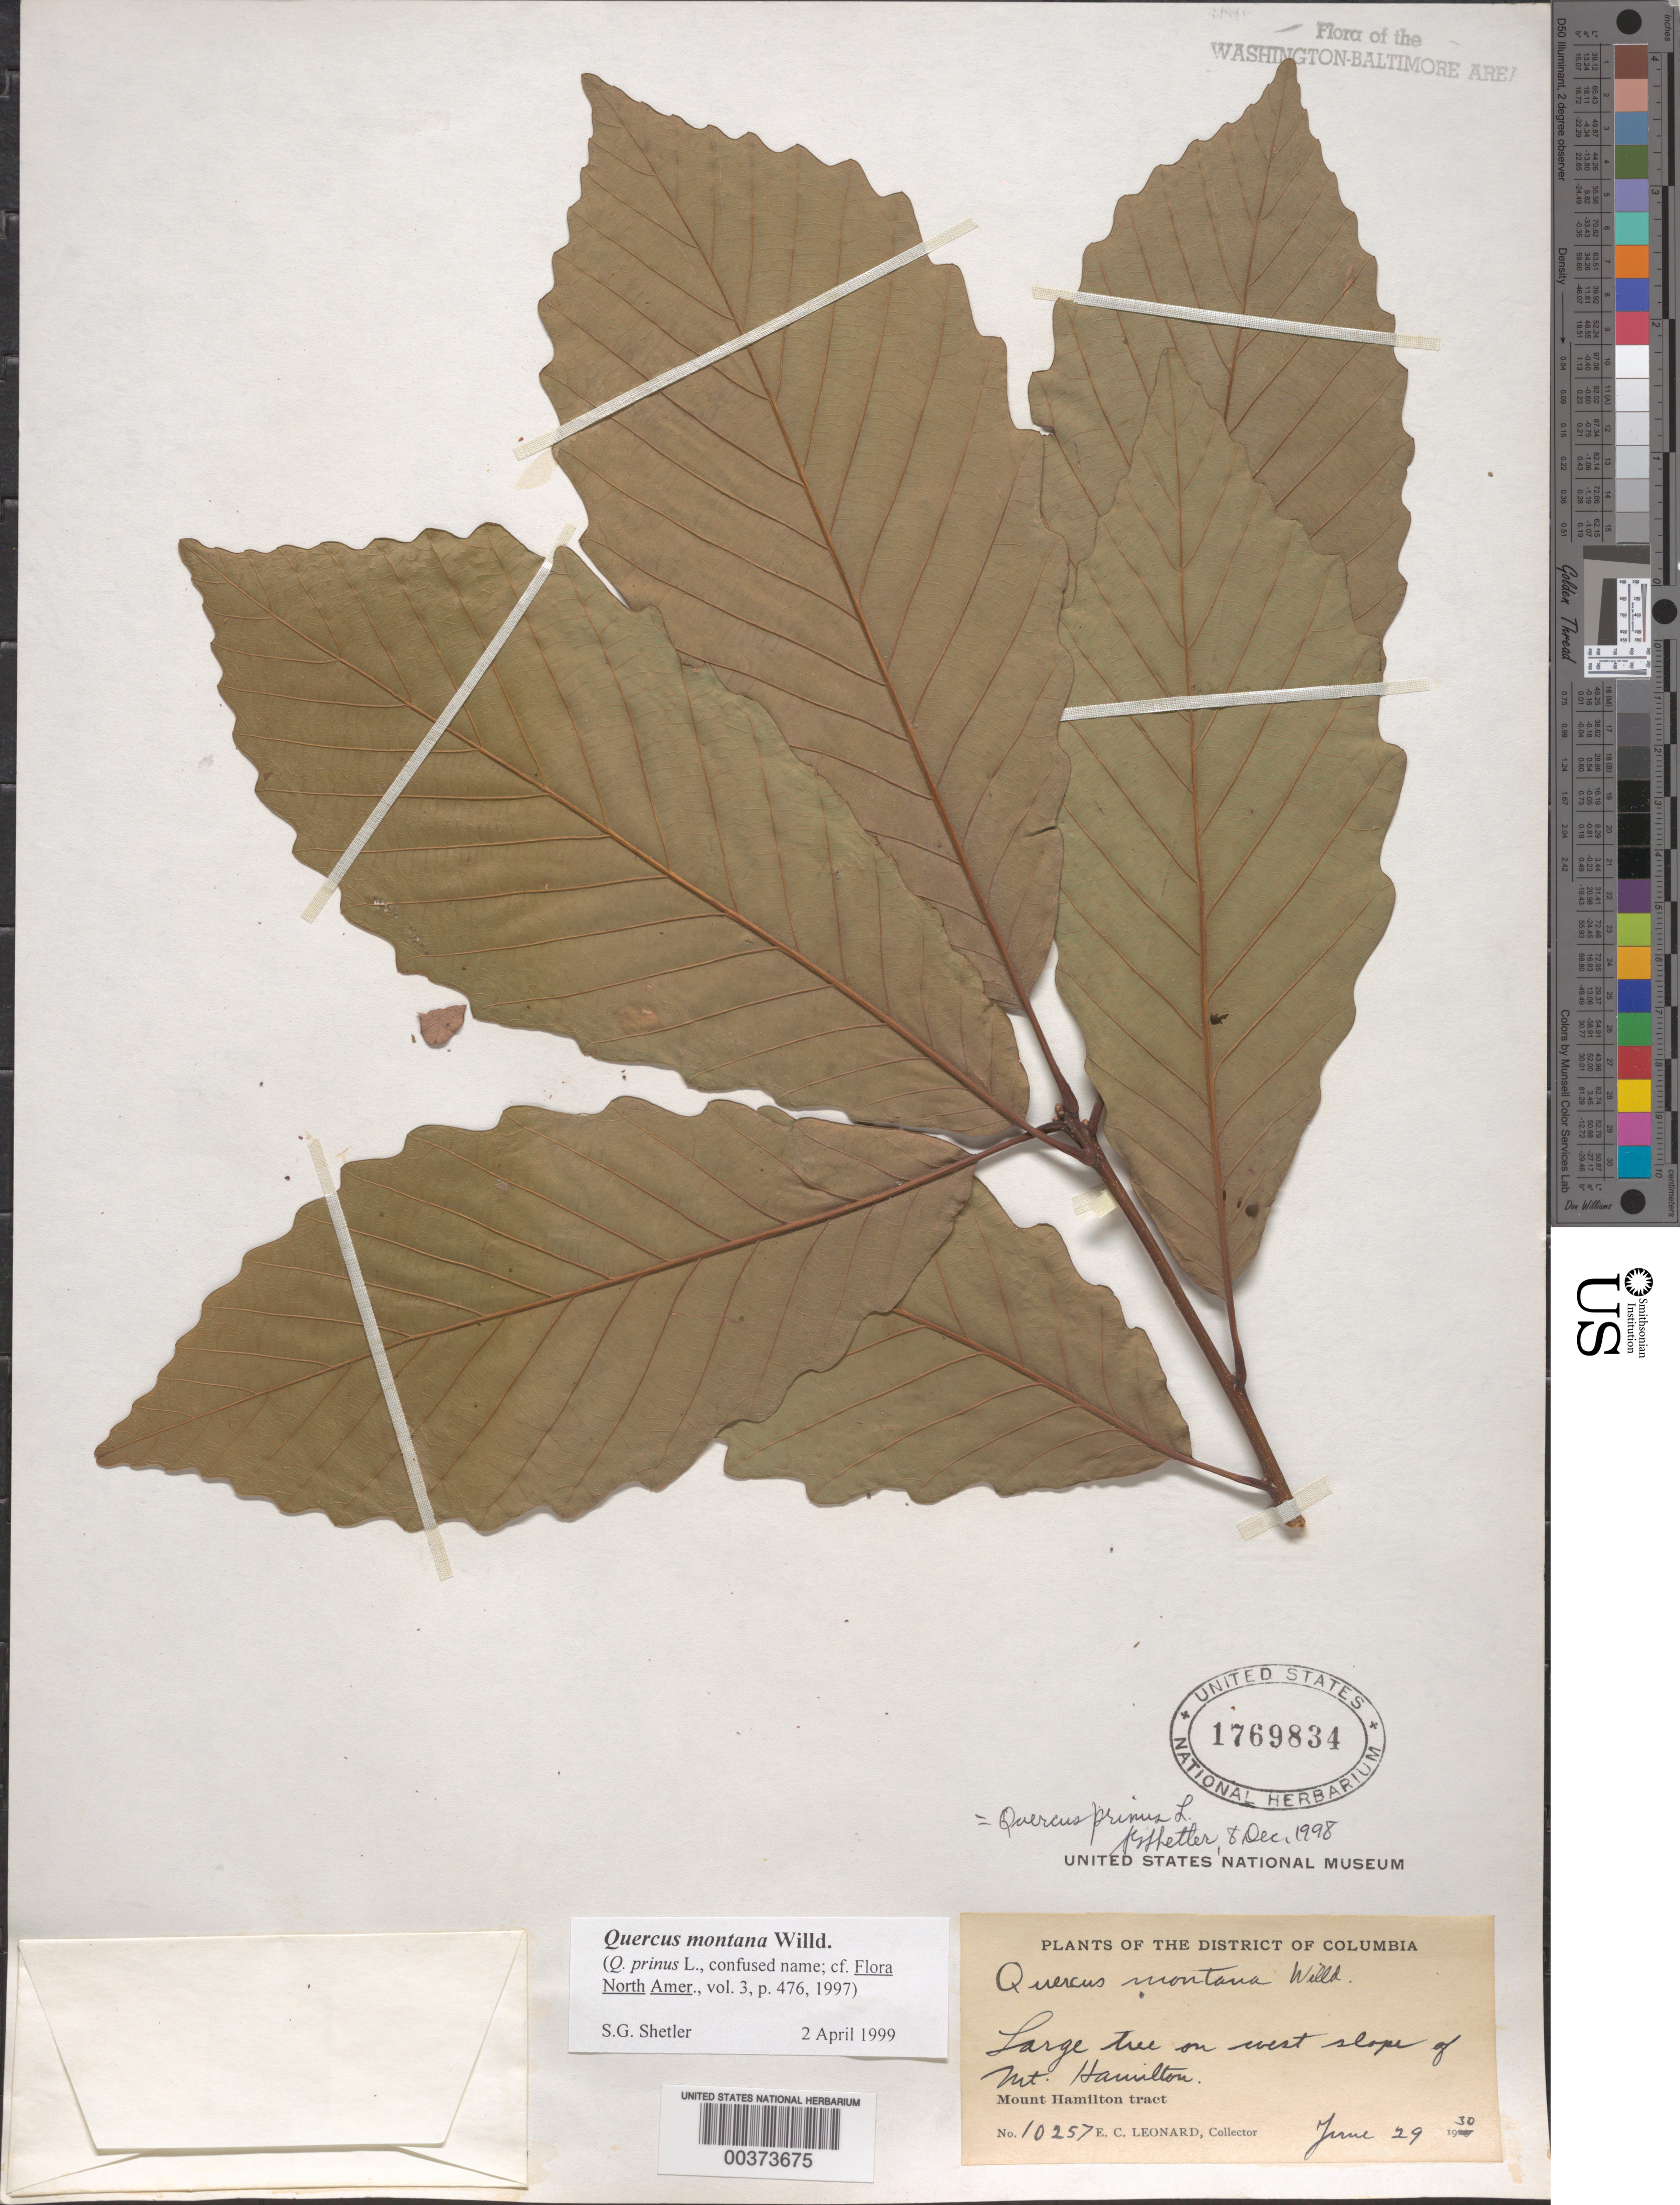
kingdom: Plantae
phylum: Tracheophyta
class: Magnoliopsida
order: Fagales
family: Fagaceae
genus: Quercus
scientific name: Quercus montana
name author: Willd.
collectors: E. C. Leonard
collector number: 10257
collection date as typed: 29 Jun 1930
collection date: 1930-06-29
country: United States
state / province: District of Columbia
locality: Mount Hamilton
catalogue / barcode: US 1769834